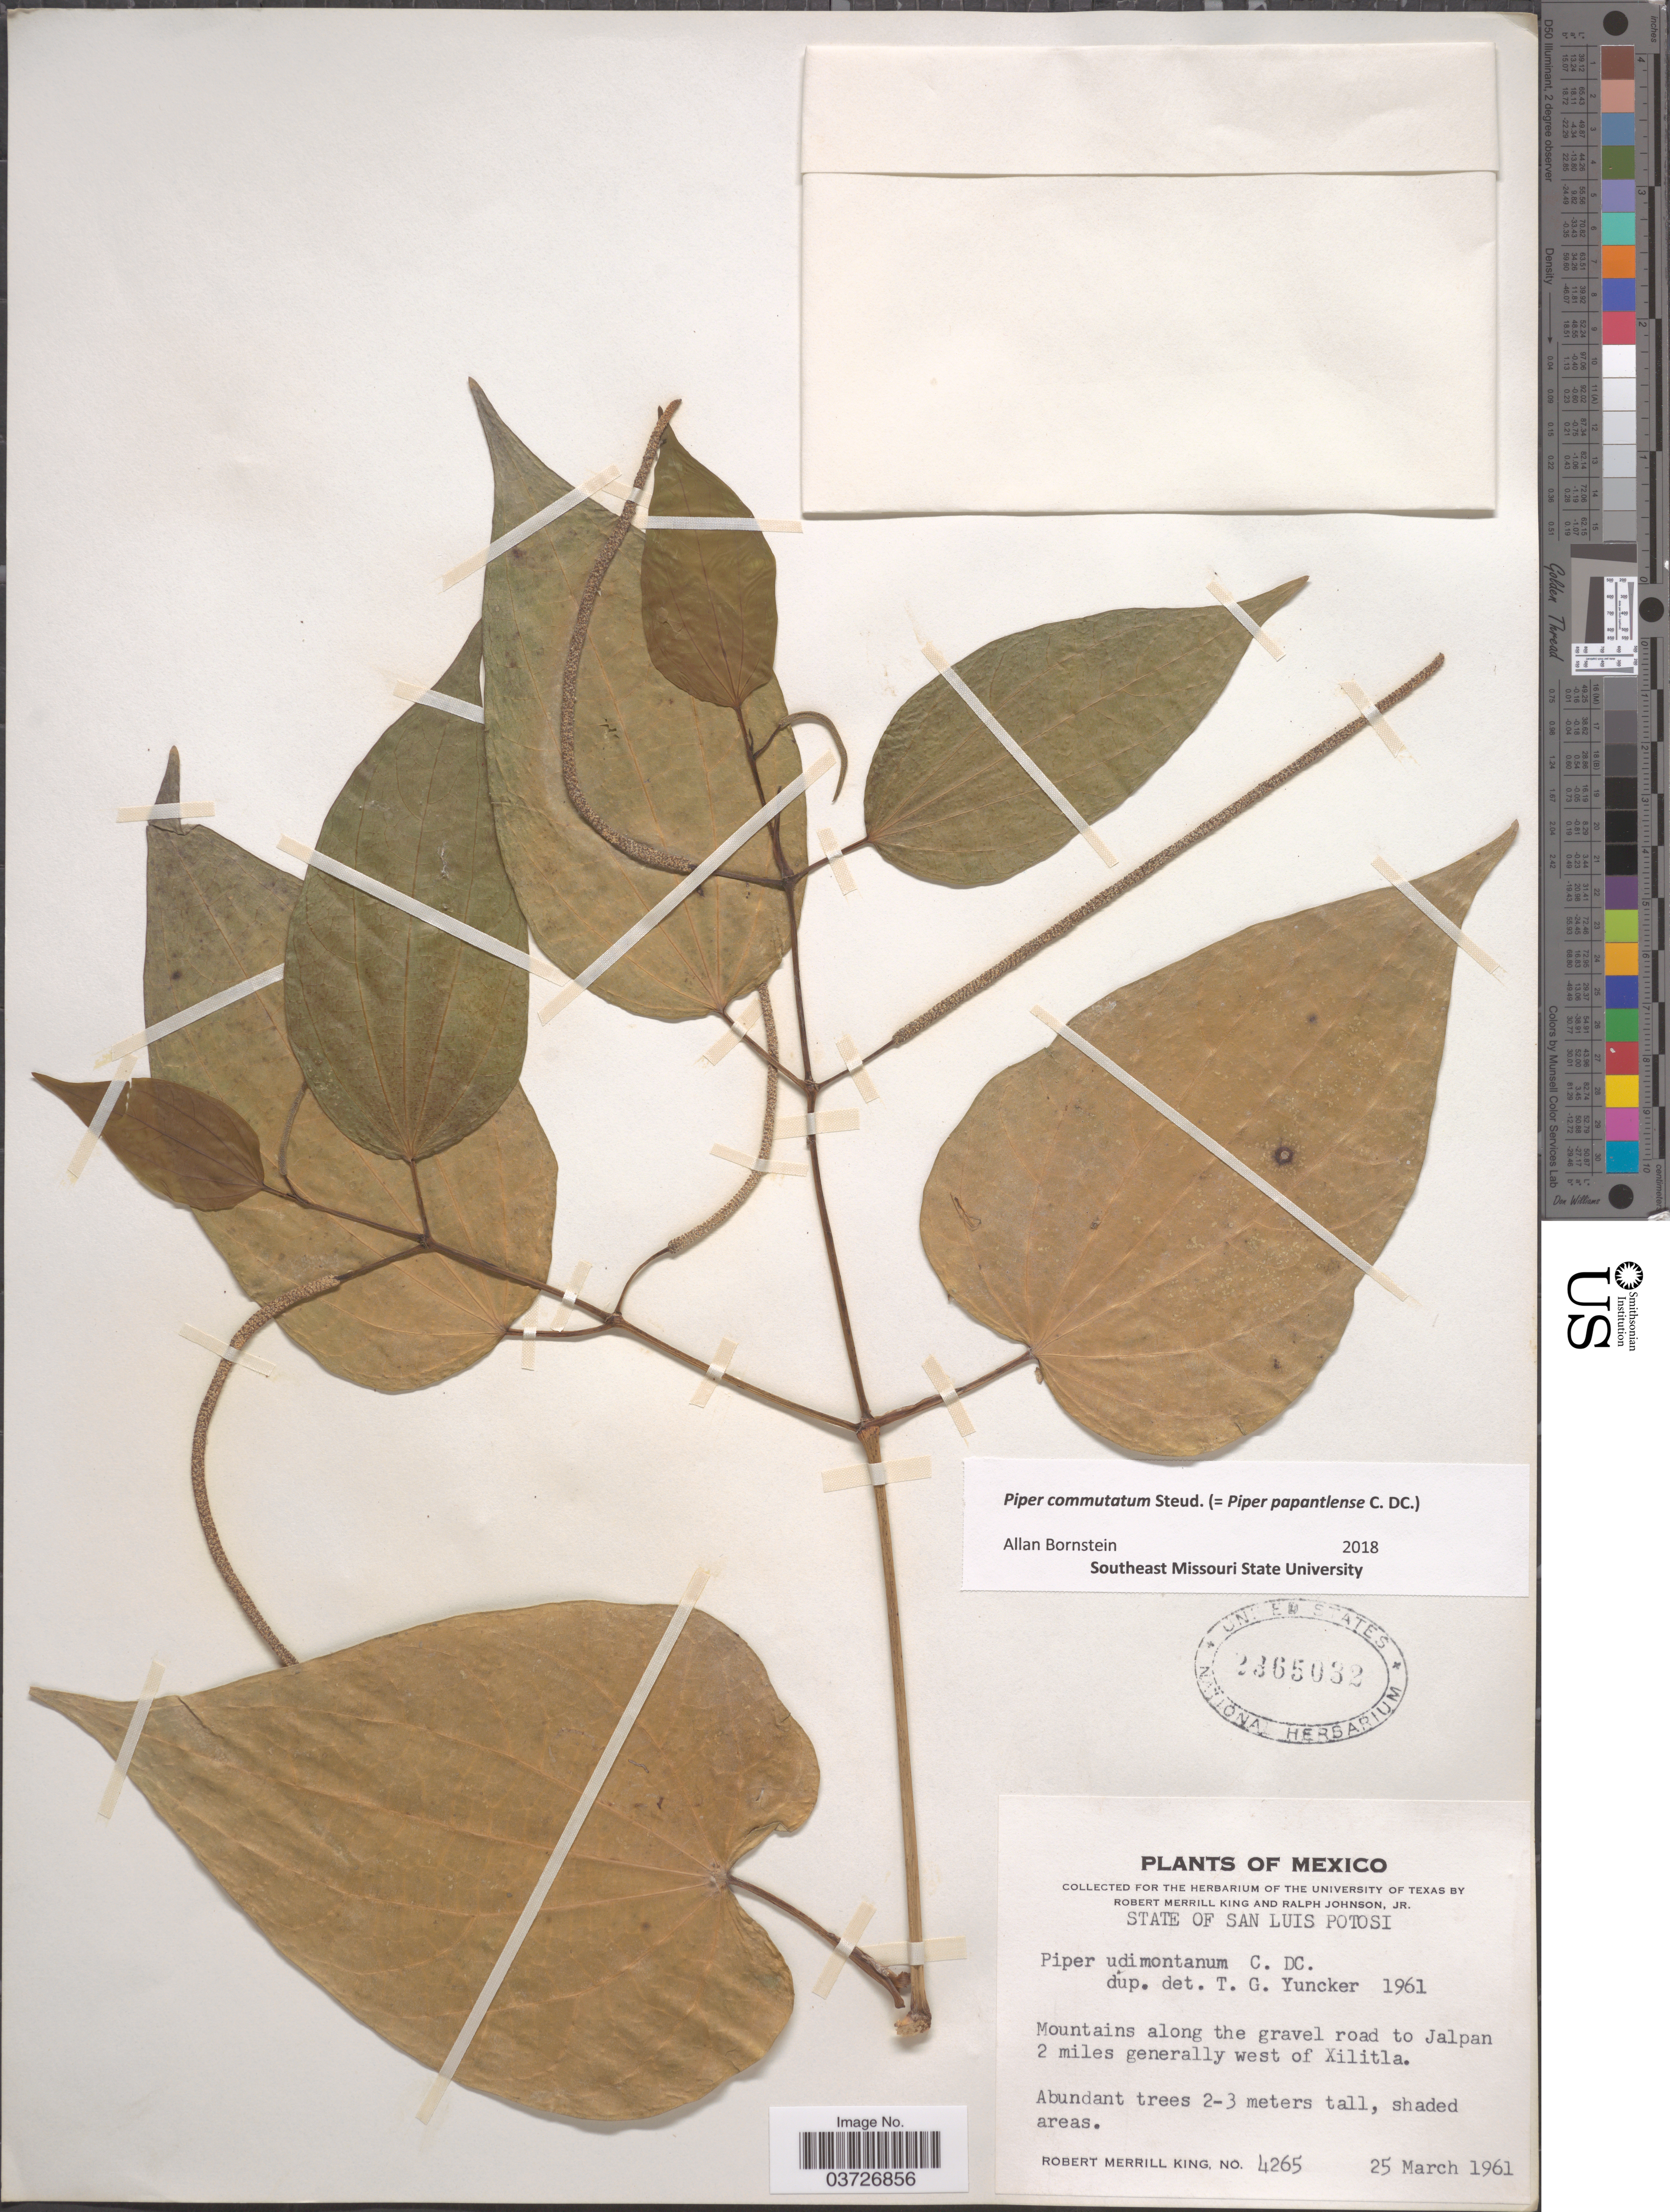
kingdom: Plantae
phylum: Tracheophyta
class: Magnoliopsida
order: Piperales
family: Piperaceae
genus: Piper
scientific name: Piper commutatum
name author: Steud.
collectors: R. M. King & R. Johnson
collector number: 4265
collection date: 1961-03-25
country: Mexico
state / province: San Luis Potosí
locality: Mountains along the gravel road to Jalpan 2 miles generally west of Xilitla.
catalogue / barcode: US 2365032